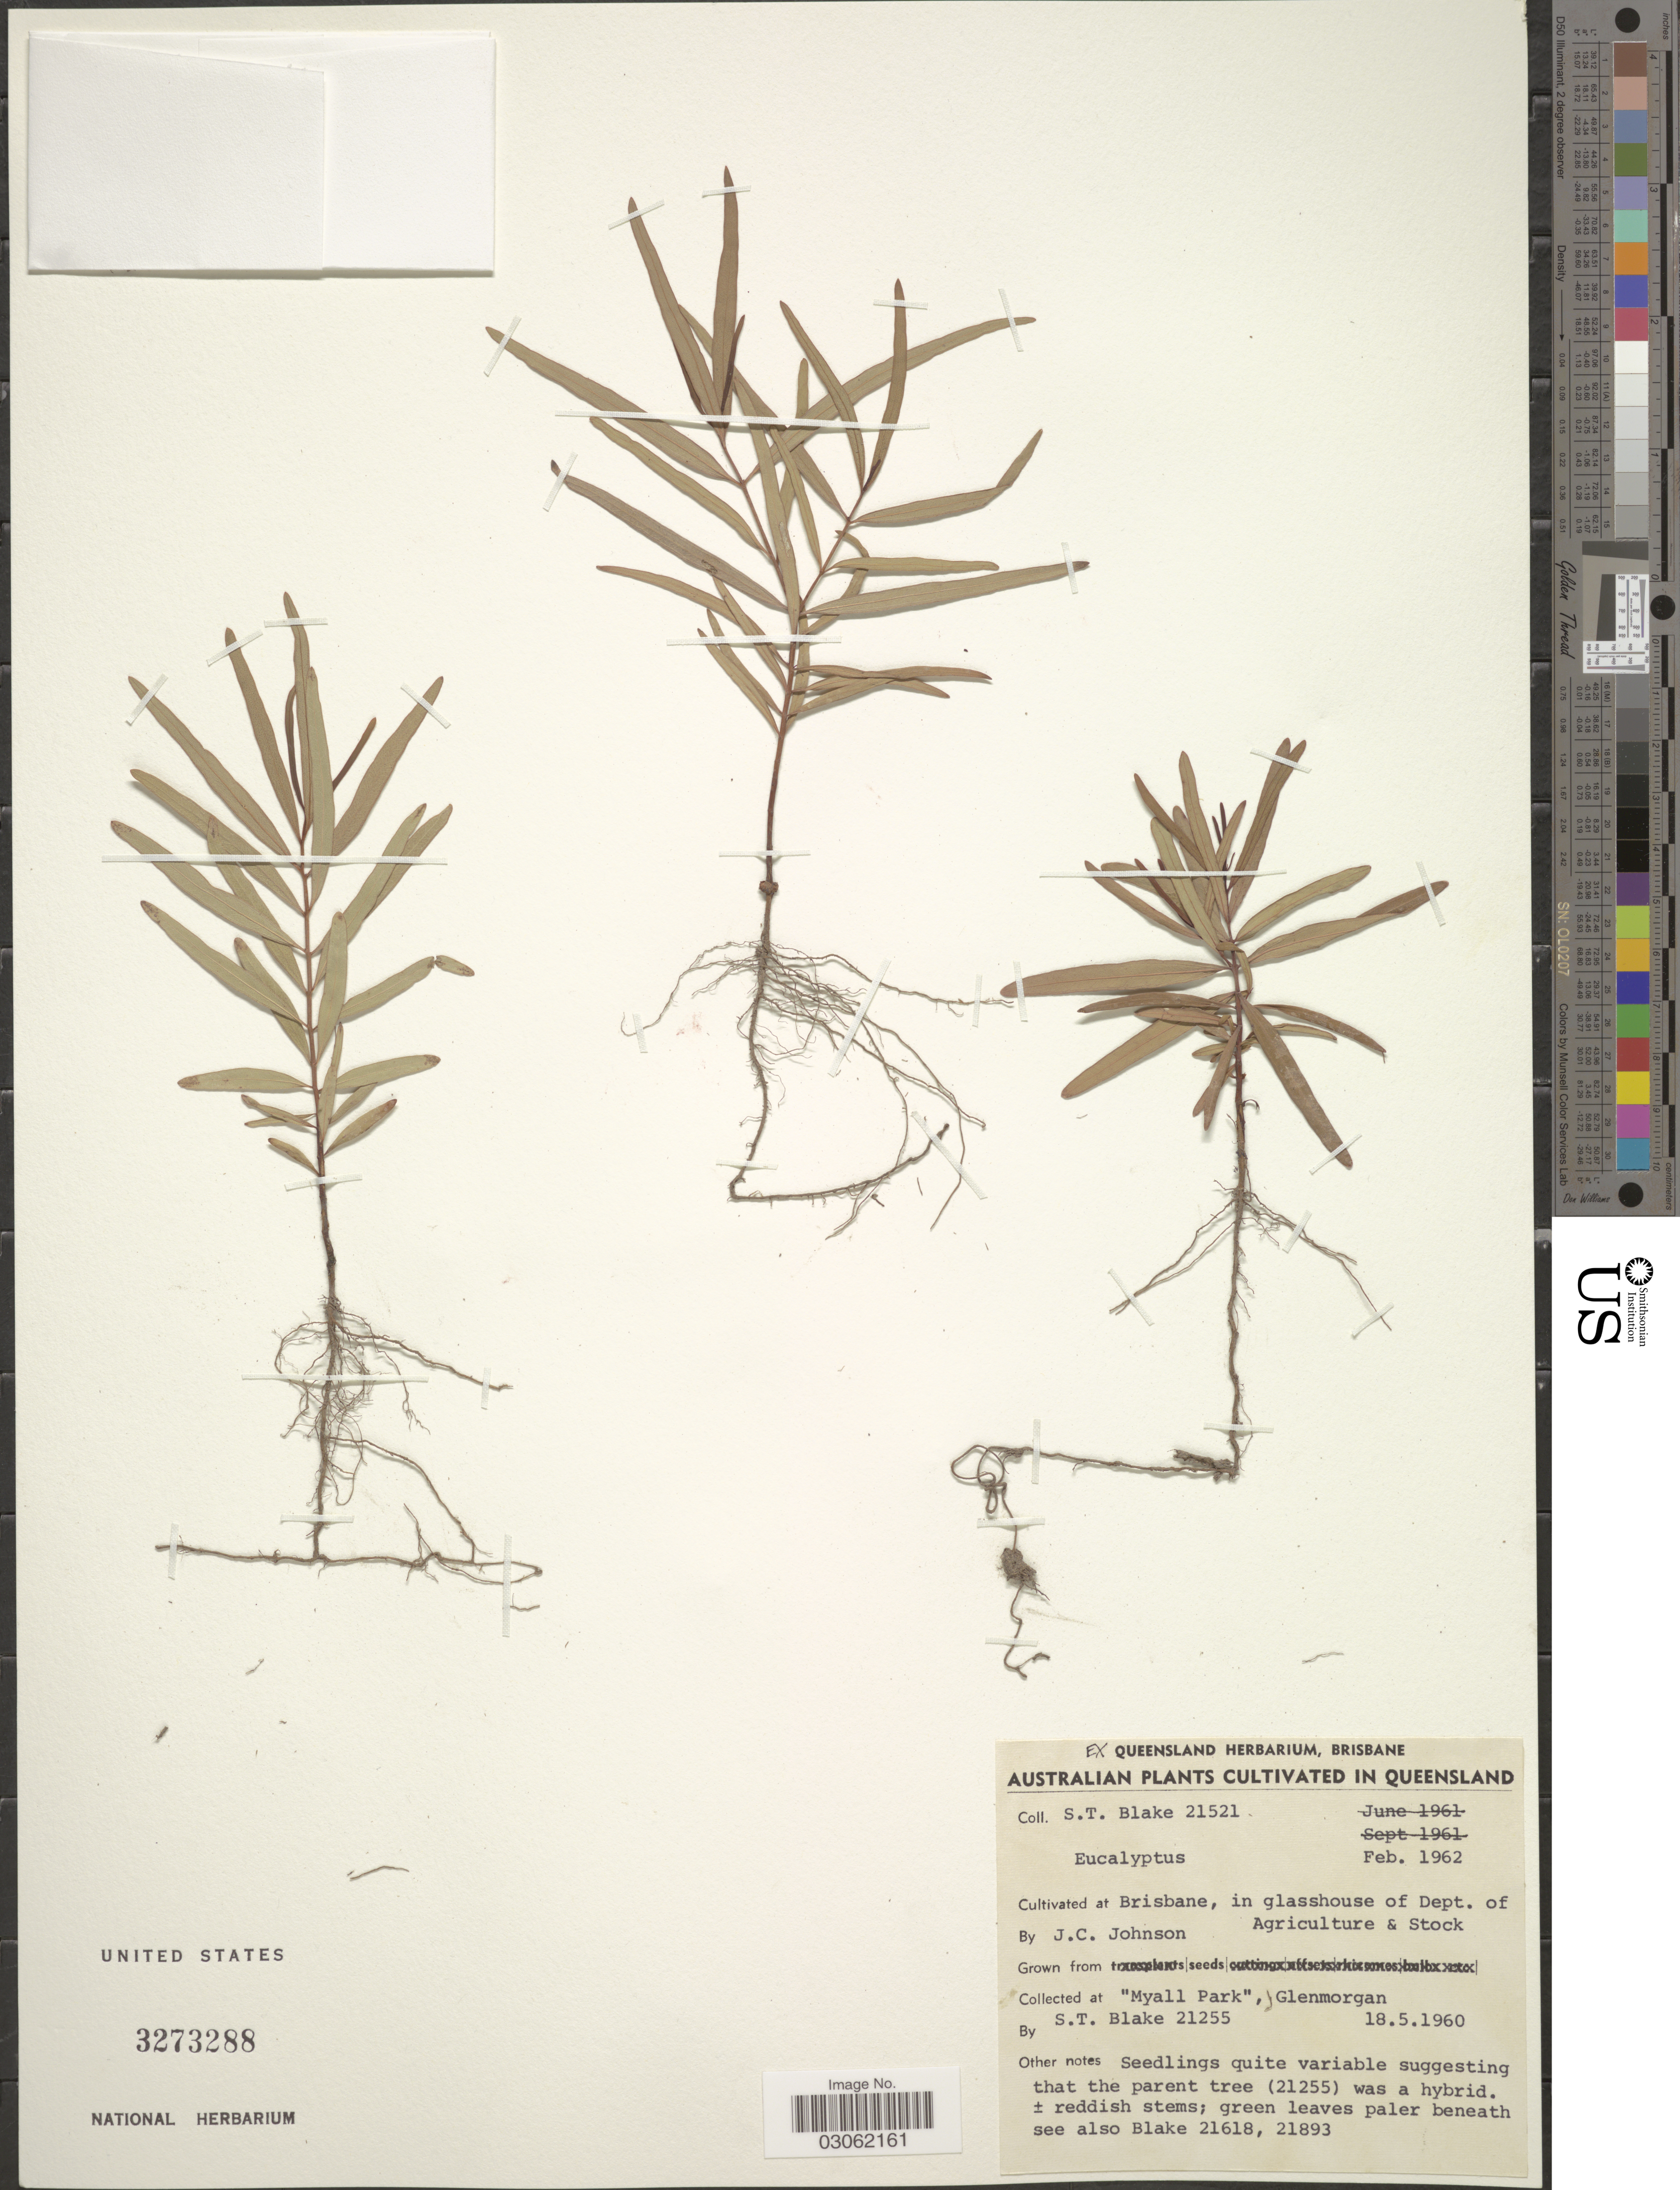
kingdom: Plantae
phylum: Tracheophyta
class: Magnoliopsida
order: Myrtales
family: Myrtaceae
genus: Eucalyptus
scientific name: Eucalyptus sp.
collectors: S. T. Blake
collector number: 21521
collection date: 1962-02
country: Australia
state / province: Queensland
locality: Cultivated at Brisbane, in glasshouse of Dept. of Agriculture & Stock.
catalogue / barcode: US 3273288